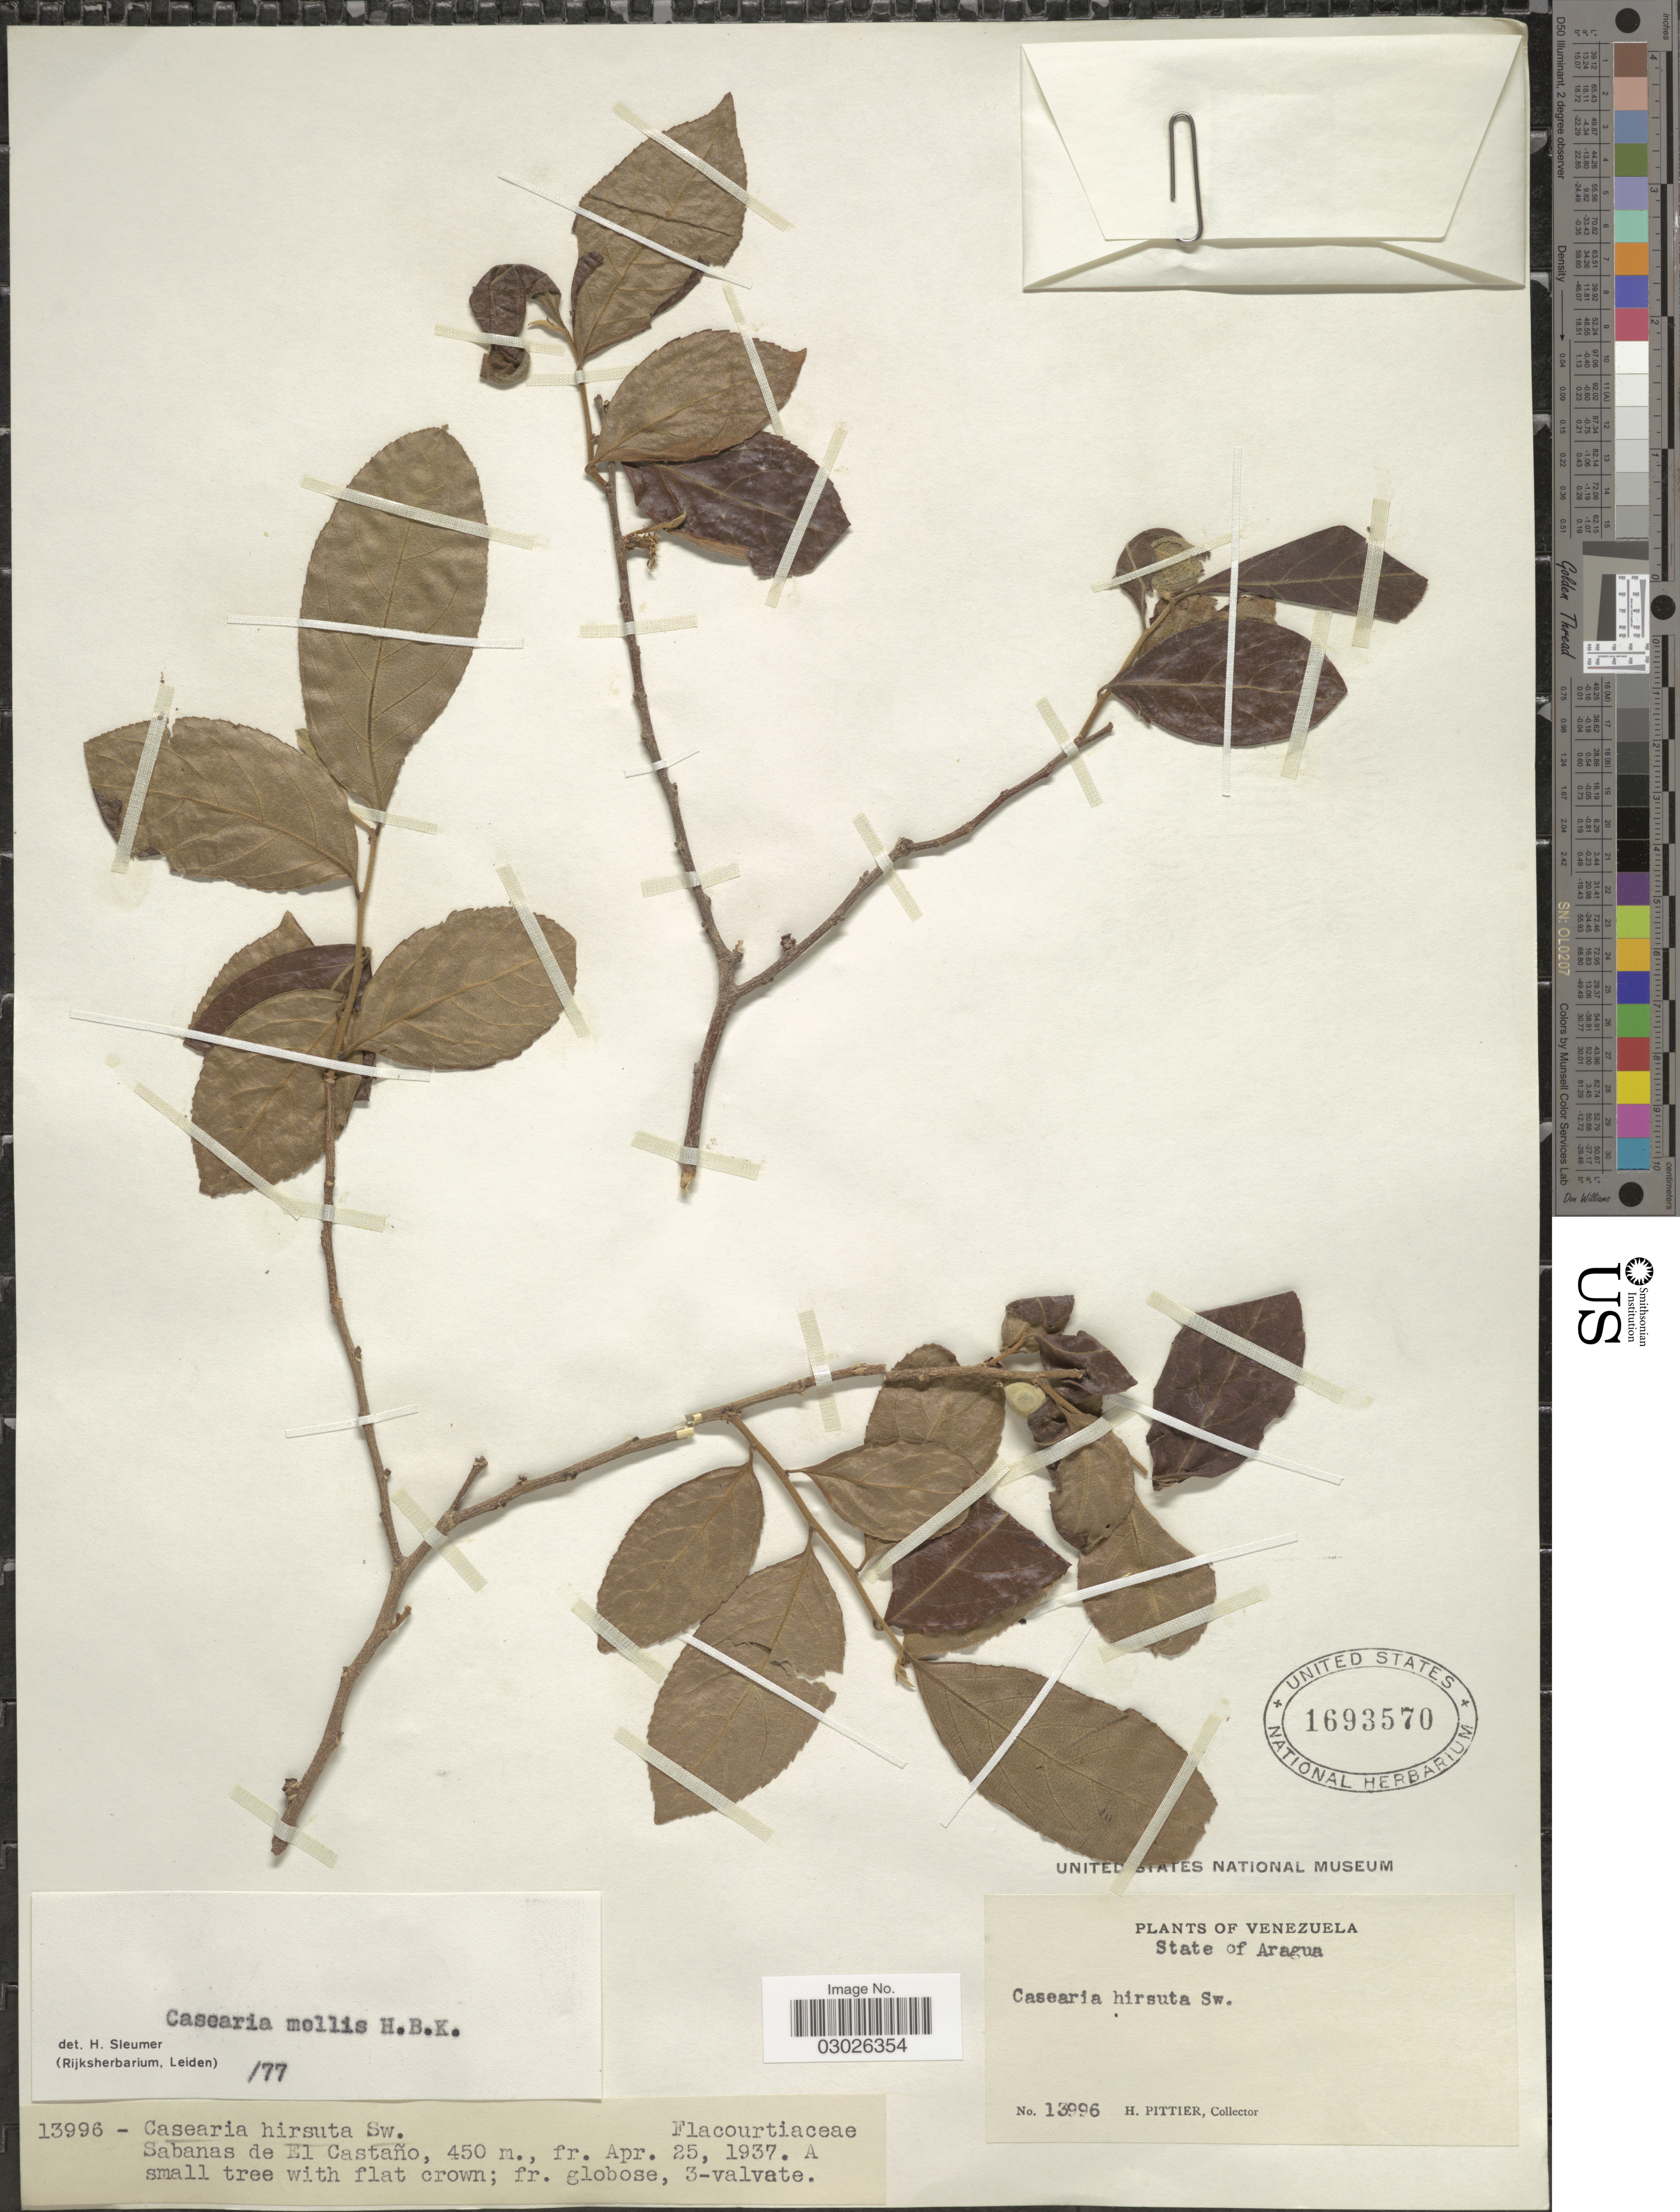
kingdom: Plantae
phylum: Tracheophyta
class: Magnoliopsida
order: Malpighiales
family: Salicaceae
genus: Casearia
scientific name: Casearia mollis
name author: Kunth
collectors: H. F. Pittier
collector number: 13996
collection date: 1937-04-25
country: Venezuela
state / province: Aragua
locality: State of Aragua. Sabanas de El Castaño.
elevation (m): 450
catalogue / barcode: US 1693570